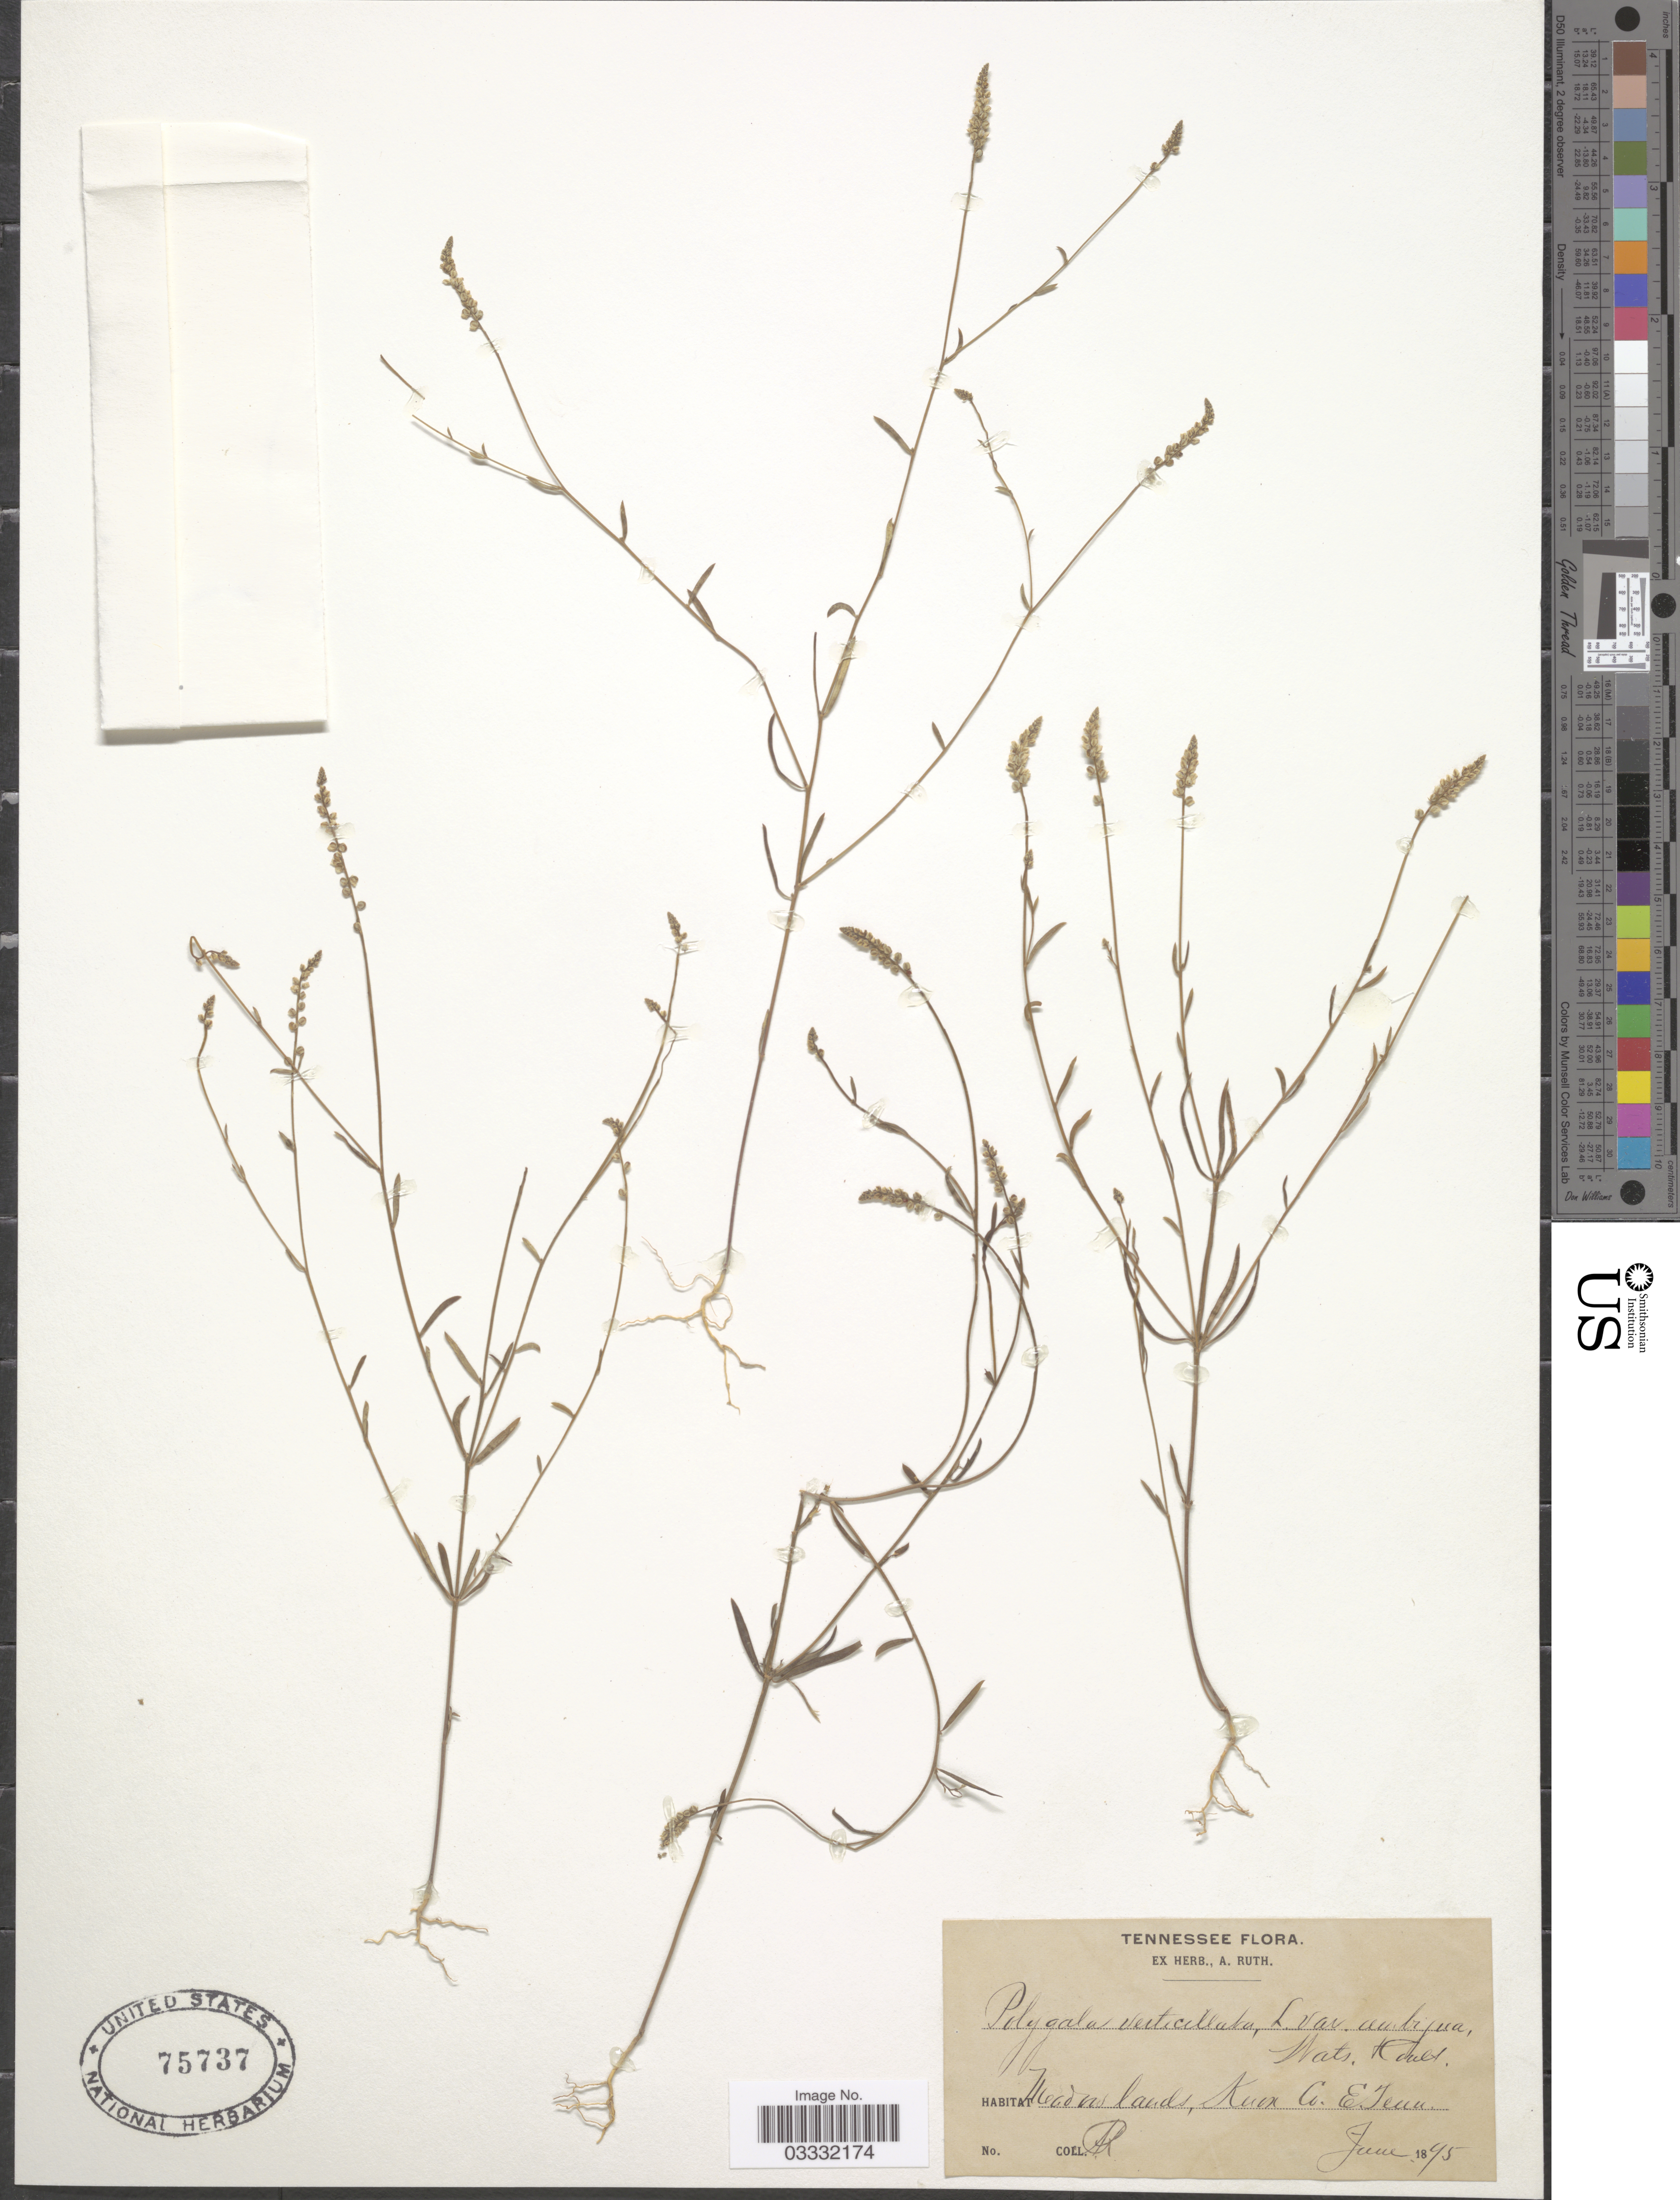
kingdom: Plantae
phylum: Tracheophyta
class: Magnoliopsida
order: Fabales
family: Polygalaceae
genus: Polygala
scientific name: Polygala verticillata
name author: L.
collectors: A. Ruth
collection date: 1895-06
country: United States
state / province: Tennessee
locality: Meadow lands, Knox Co. E. Tenn.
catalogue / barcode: US 75737